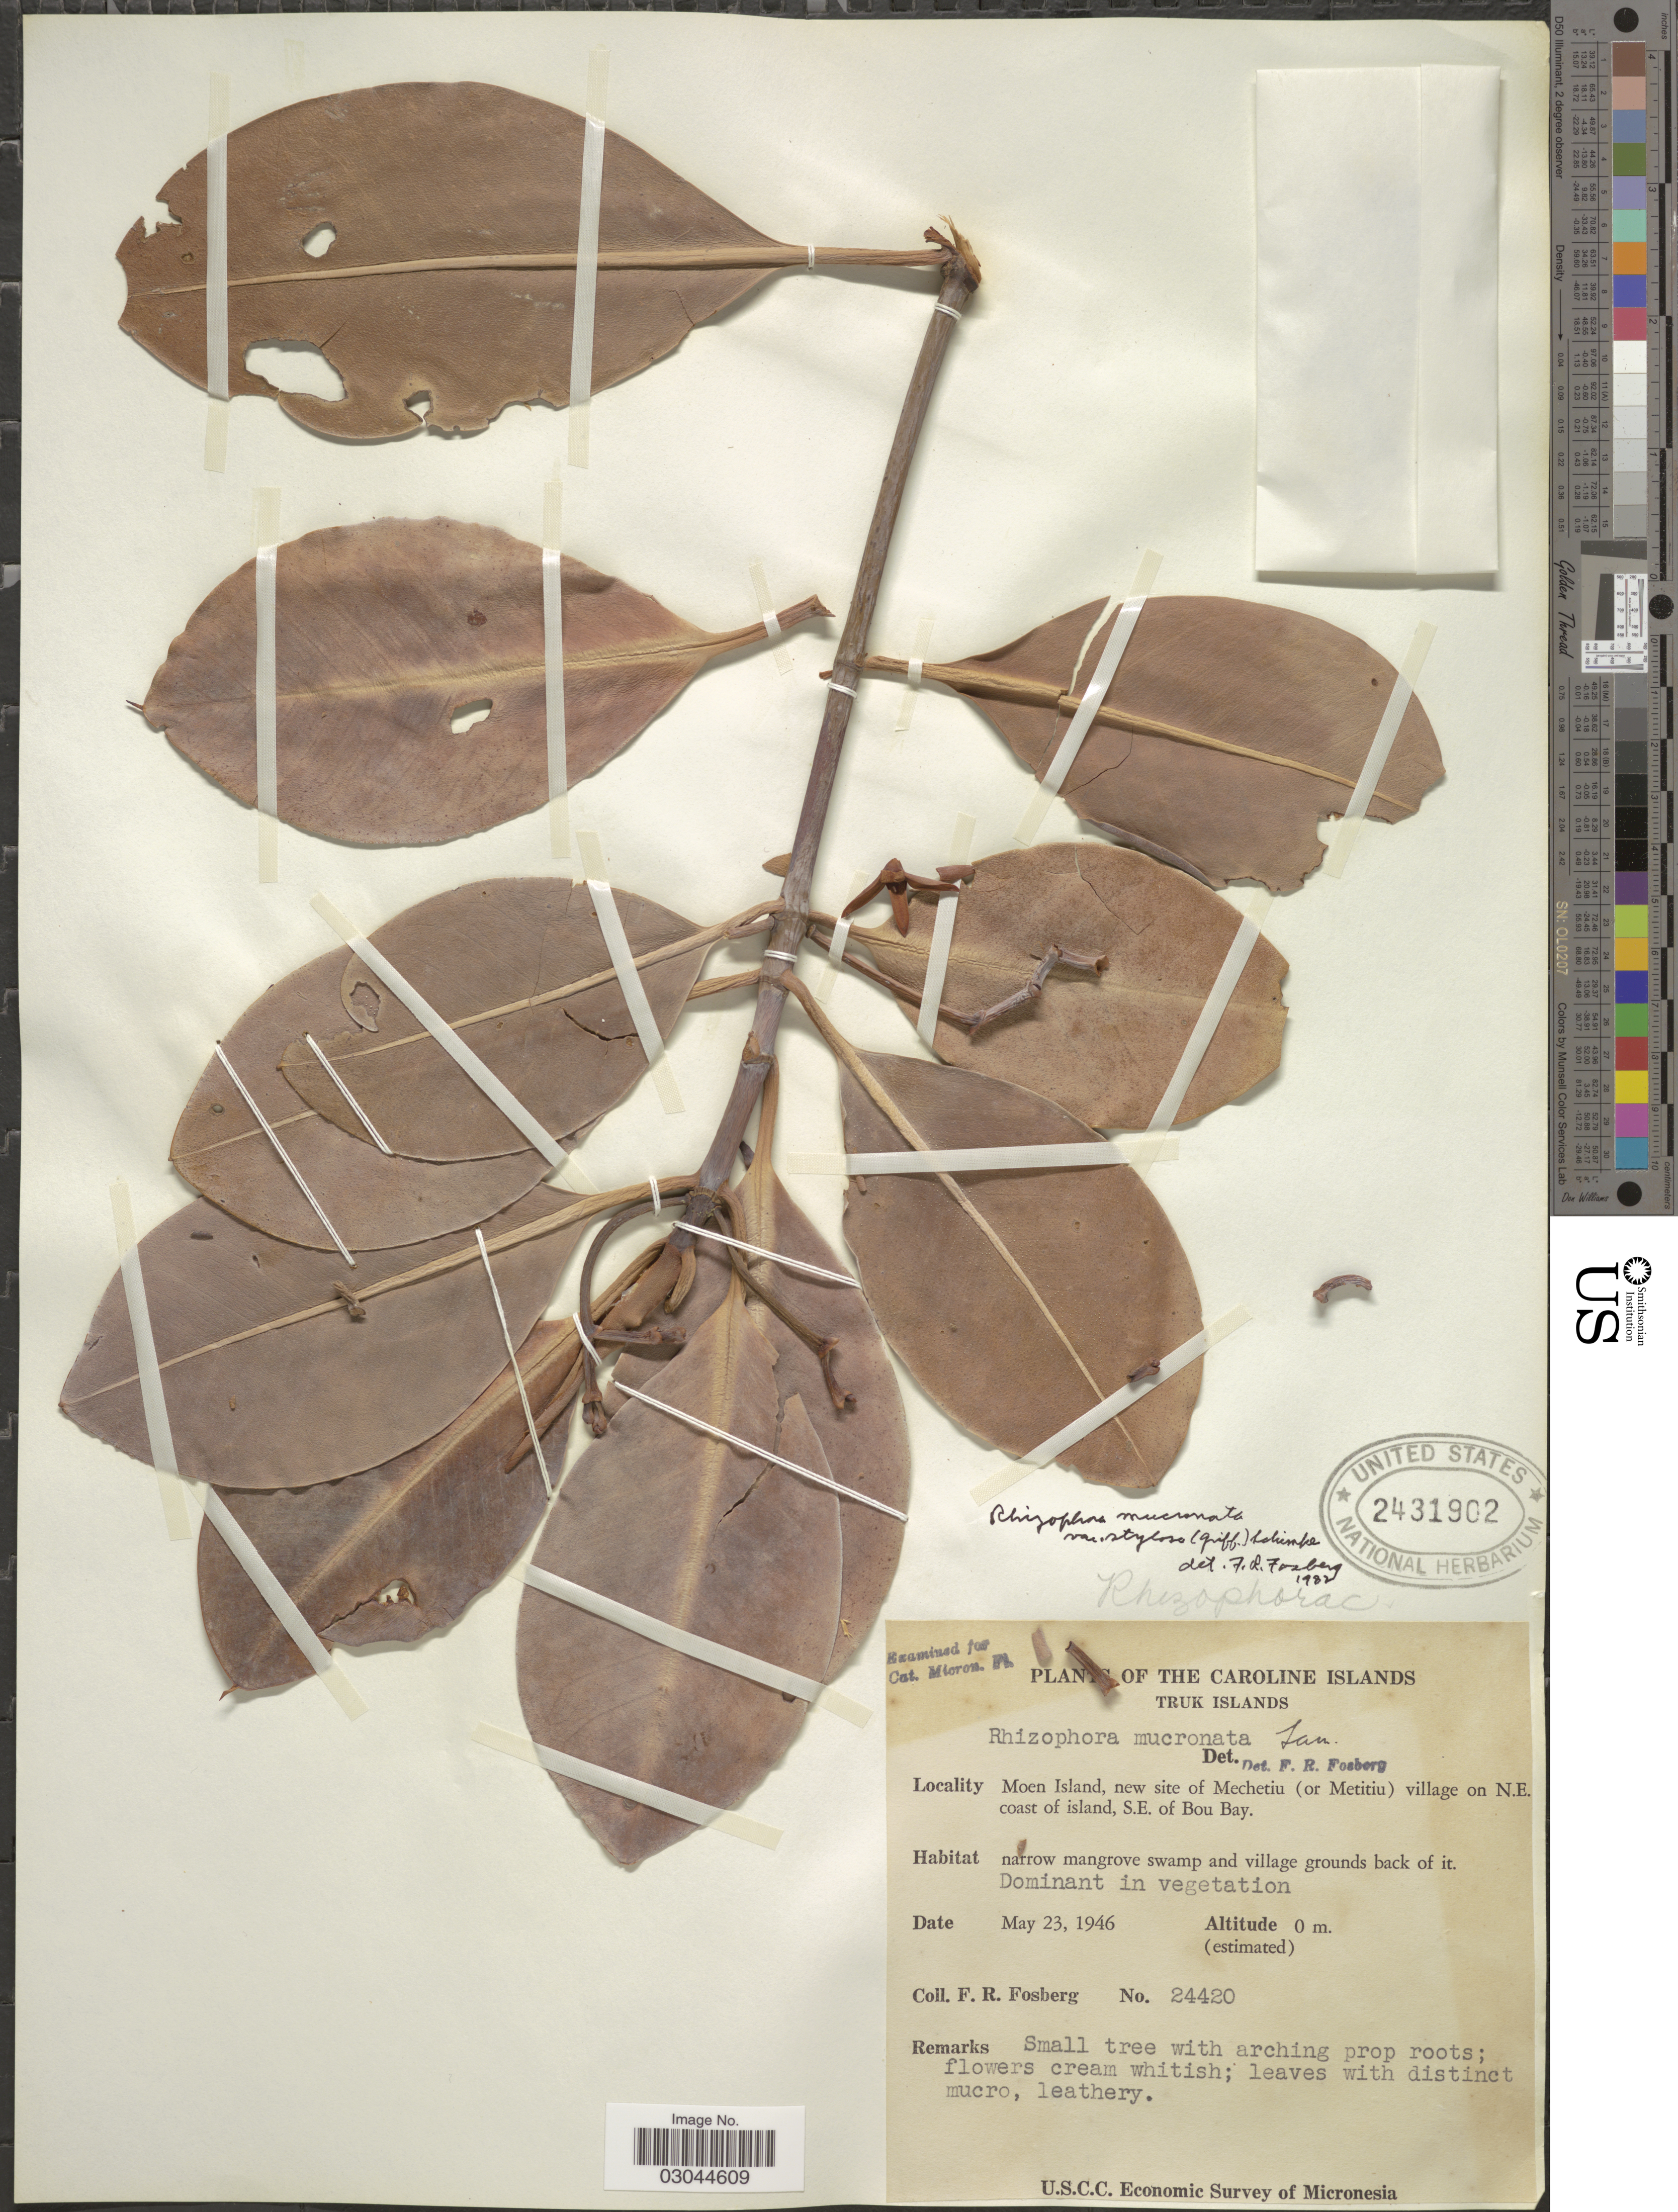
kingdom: Plantae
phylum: Tracheophyta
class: Magnoliopsida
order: Malpighiales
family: Rhizophoraceae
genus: Rhizophora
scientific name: Rhizophora mucronata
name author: Lam.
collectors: F. R. Fosberg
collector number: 24420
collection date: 1946-05-23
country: Micronesia, Federated States of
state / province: Truk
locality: The Caroline Islands. Truk Islands. Moen Island, new site of Mechetiu (or Metitiu) village on N.E. coast of island, S.E. of Bou Bay, narrow mangrove swamp and village grounds back of it.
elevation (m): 0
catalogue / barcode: US 2431902